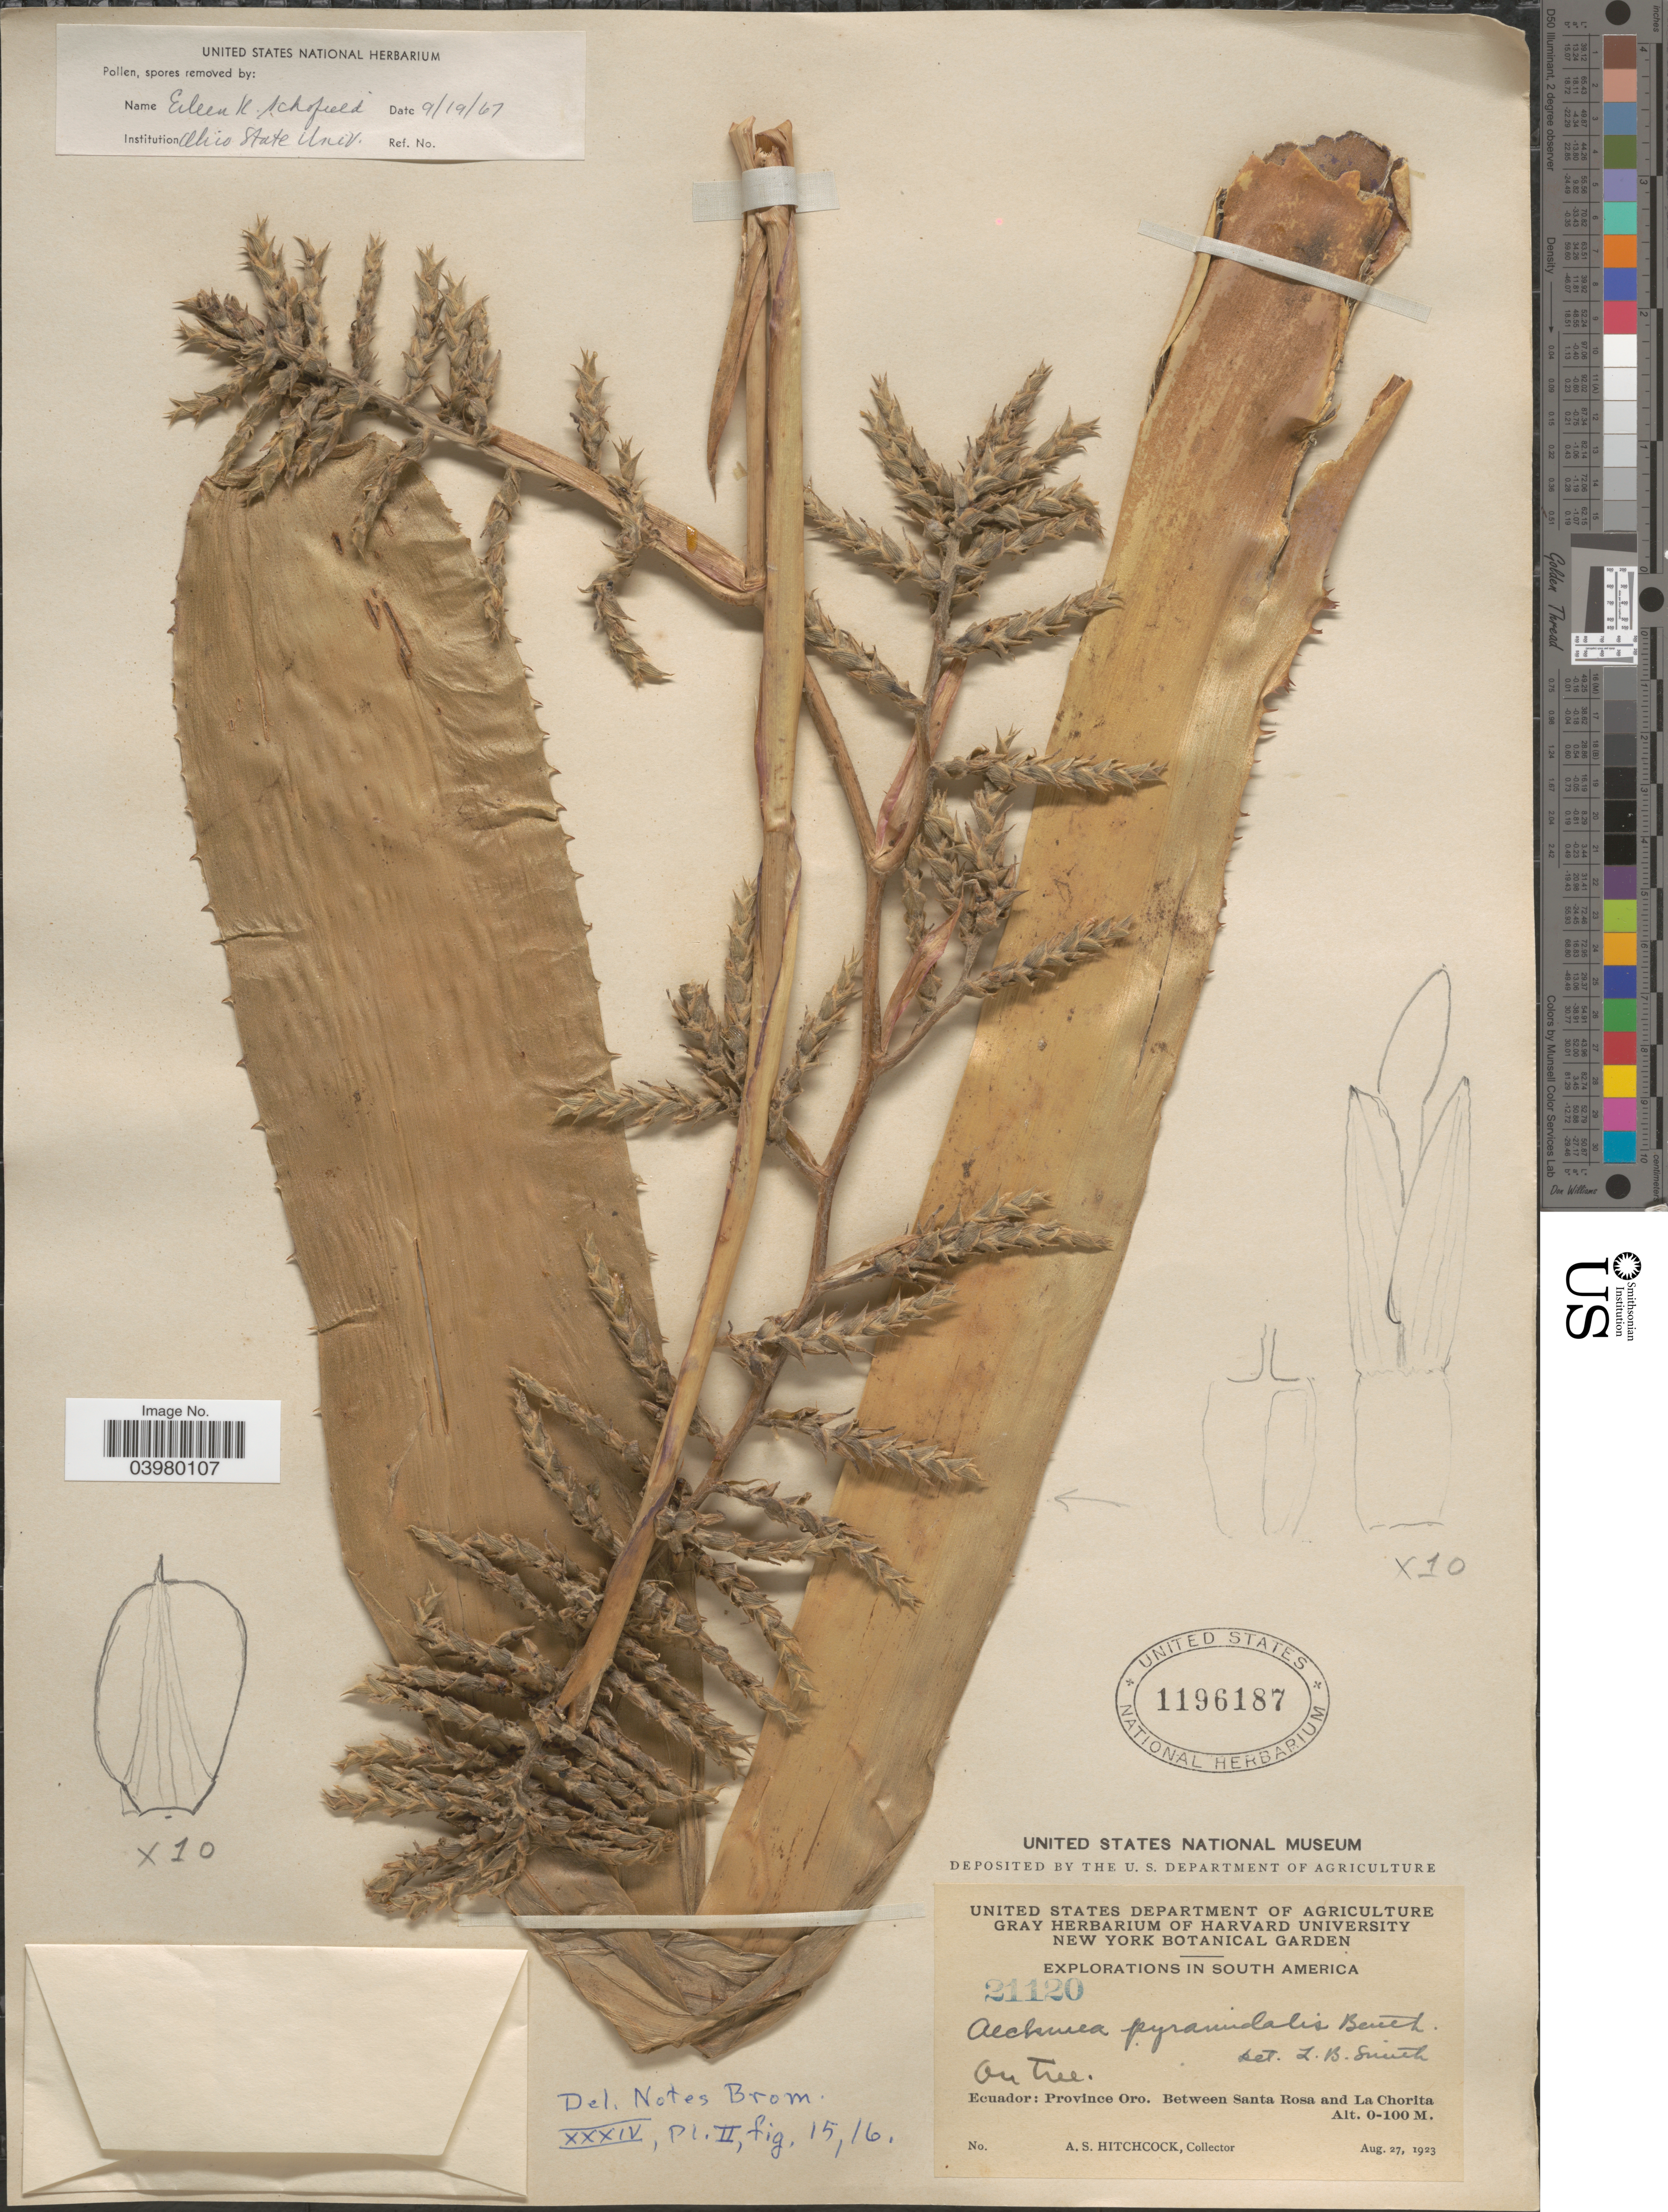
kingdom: Plantae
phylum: Tracheophyta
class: Liliopsida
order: Poales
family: Bromeliaceae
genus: Aechmea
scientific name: Aechmea pyramidalis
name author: Benth.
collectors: A. S. Hitchcock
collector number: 21120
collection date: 1923-08-27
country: Ecuador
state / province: El Oro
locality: Between Santa Rosa and La Chorita.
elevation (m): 0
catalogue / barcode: US 1196187